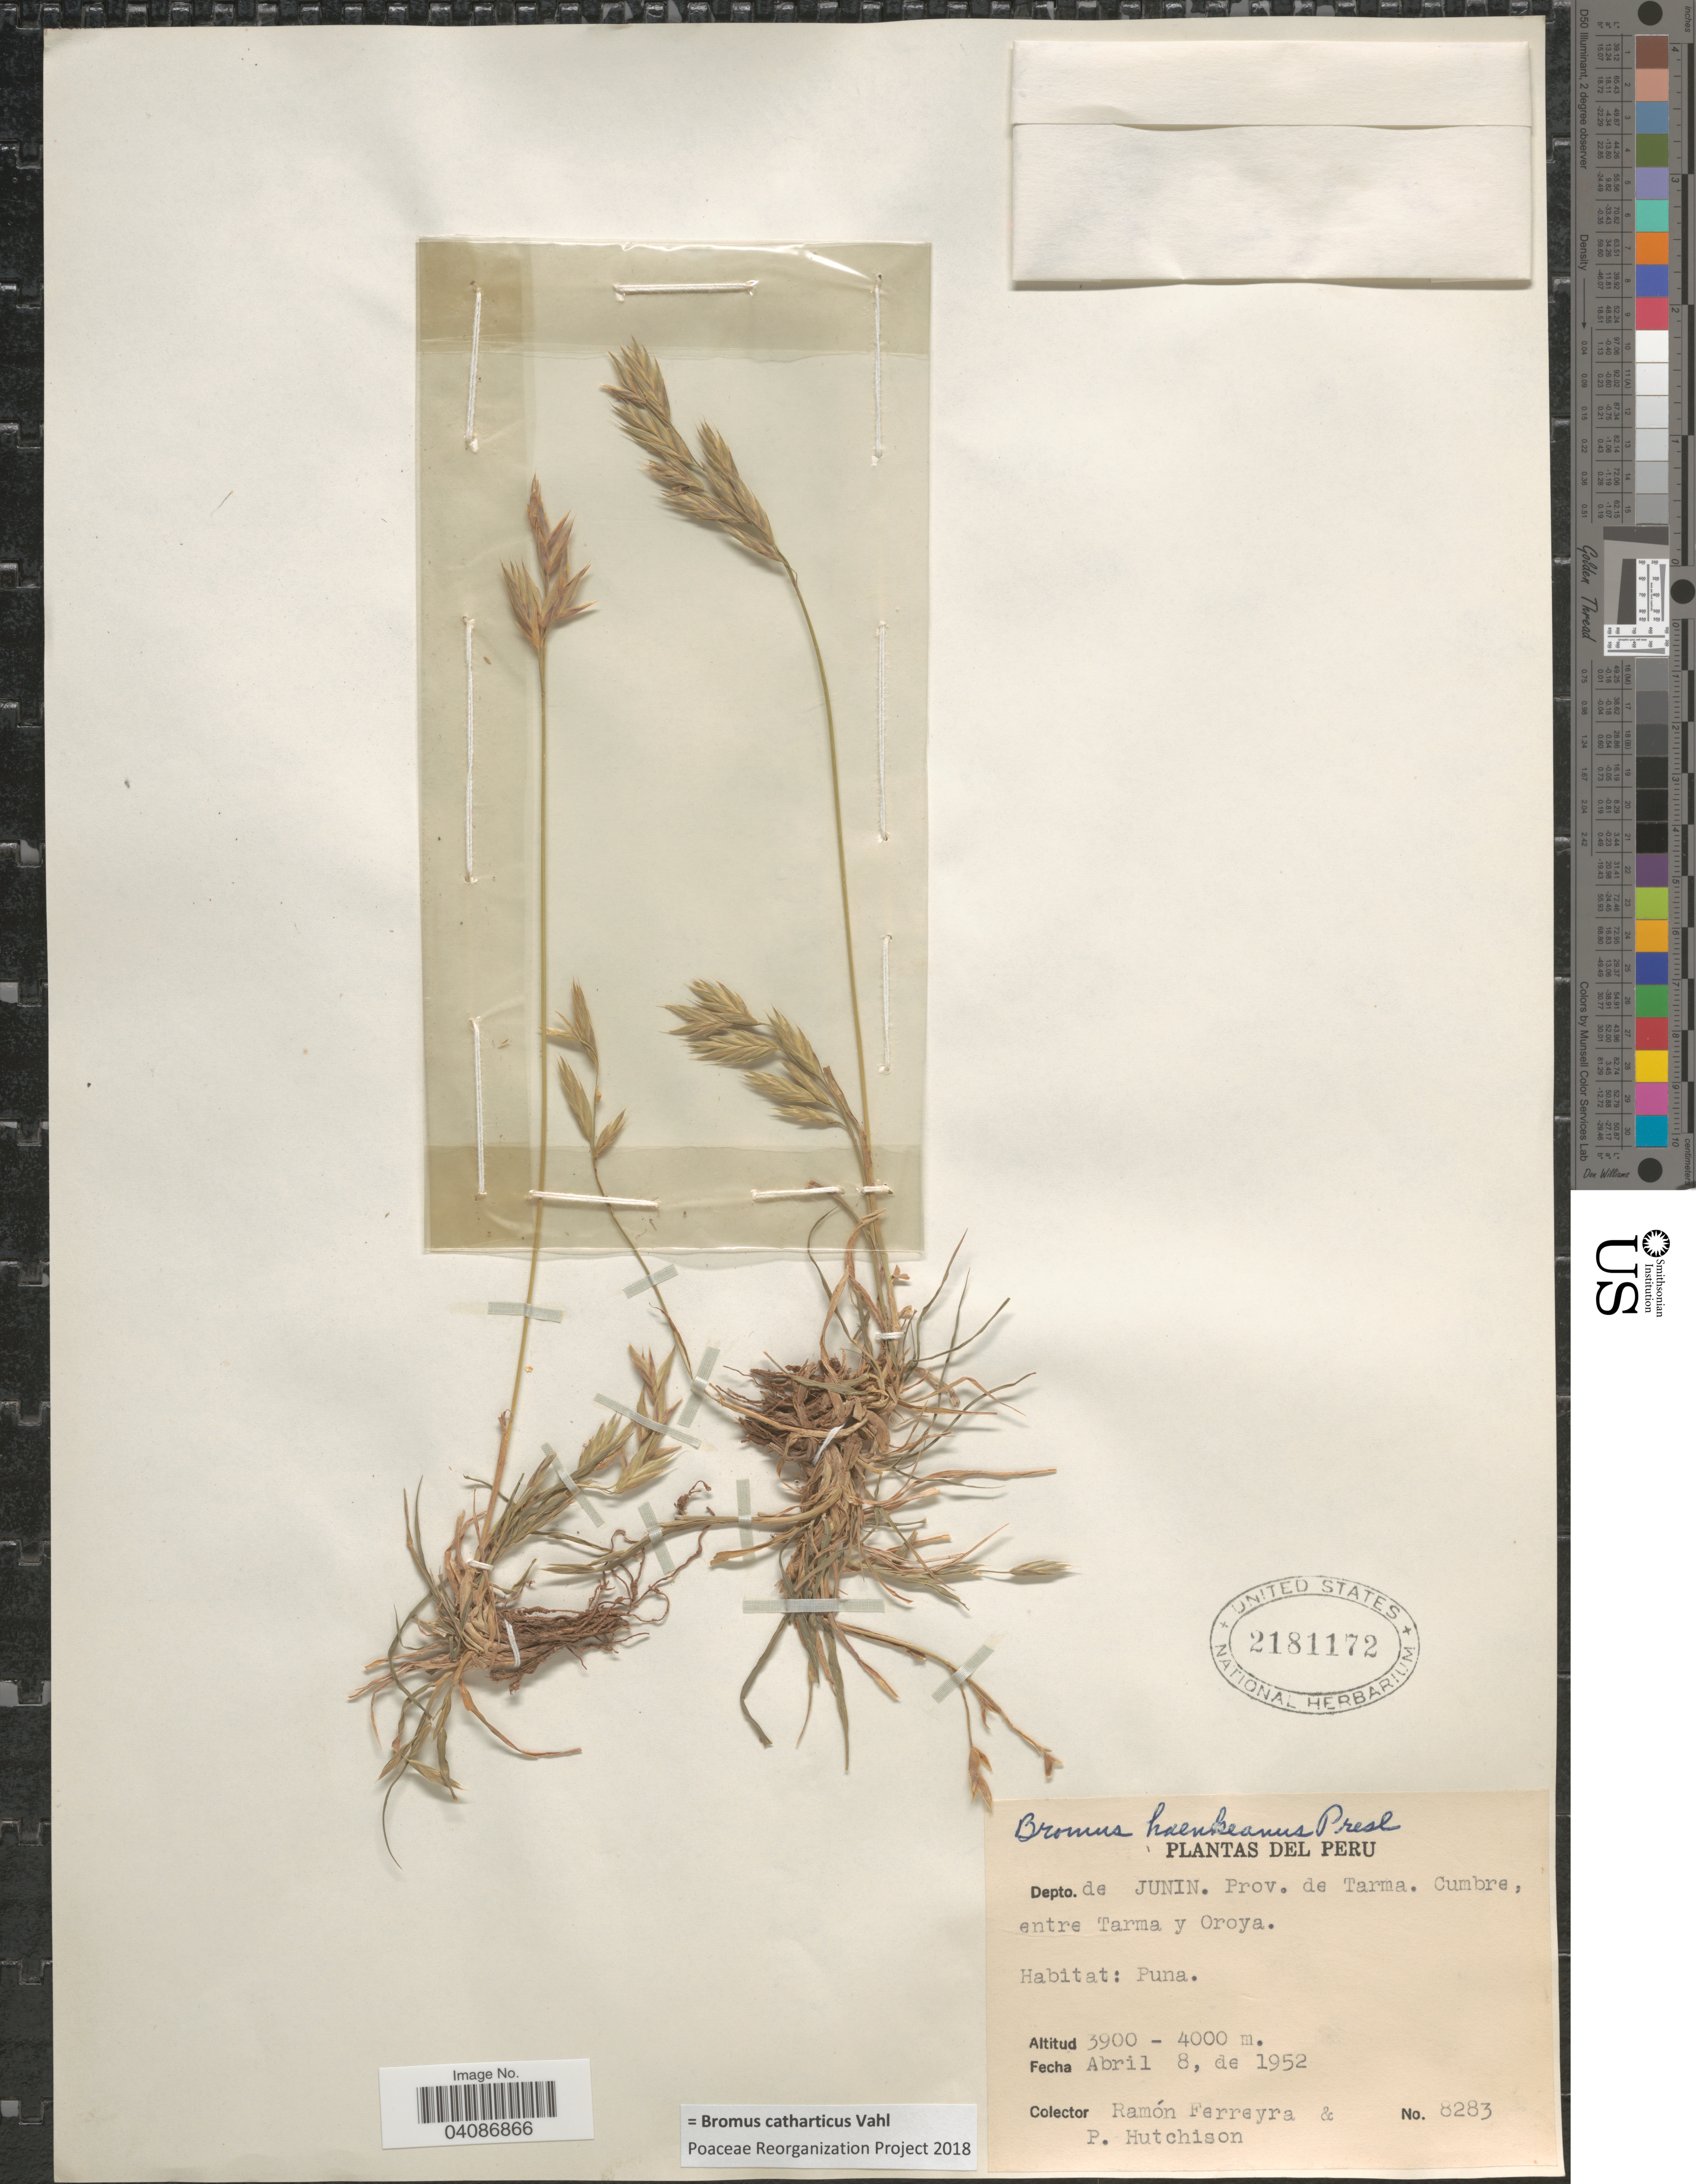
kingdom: Plantae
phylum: Tracheophyta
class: Liliopsida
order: Poales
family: Poaceae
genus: Bromus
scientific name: Bromus catharticus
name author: Vahl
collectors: R. A. Ferreyra & P. C. Hutchison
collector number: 8283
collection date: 1952-04-08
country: Peru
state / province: Junín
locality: Depto. de Junin. Prov. de Tarma/ Cumbre, entre Tarma y Oroya.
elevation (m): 3900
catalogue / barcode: US 2181172